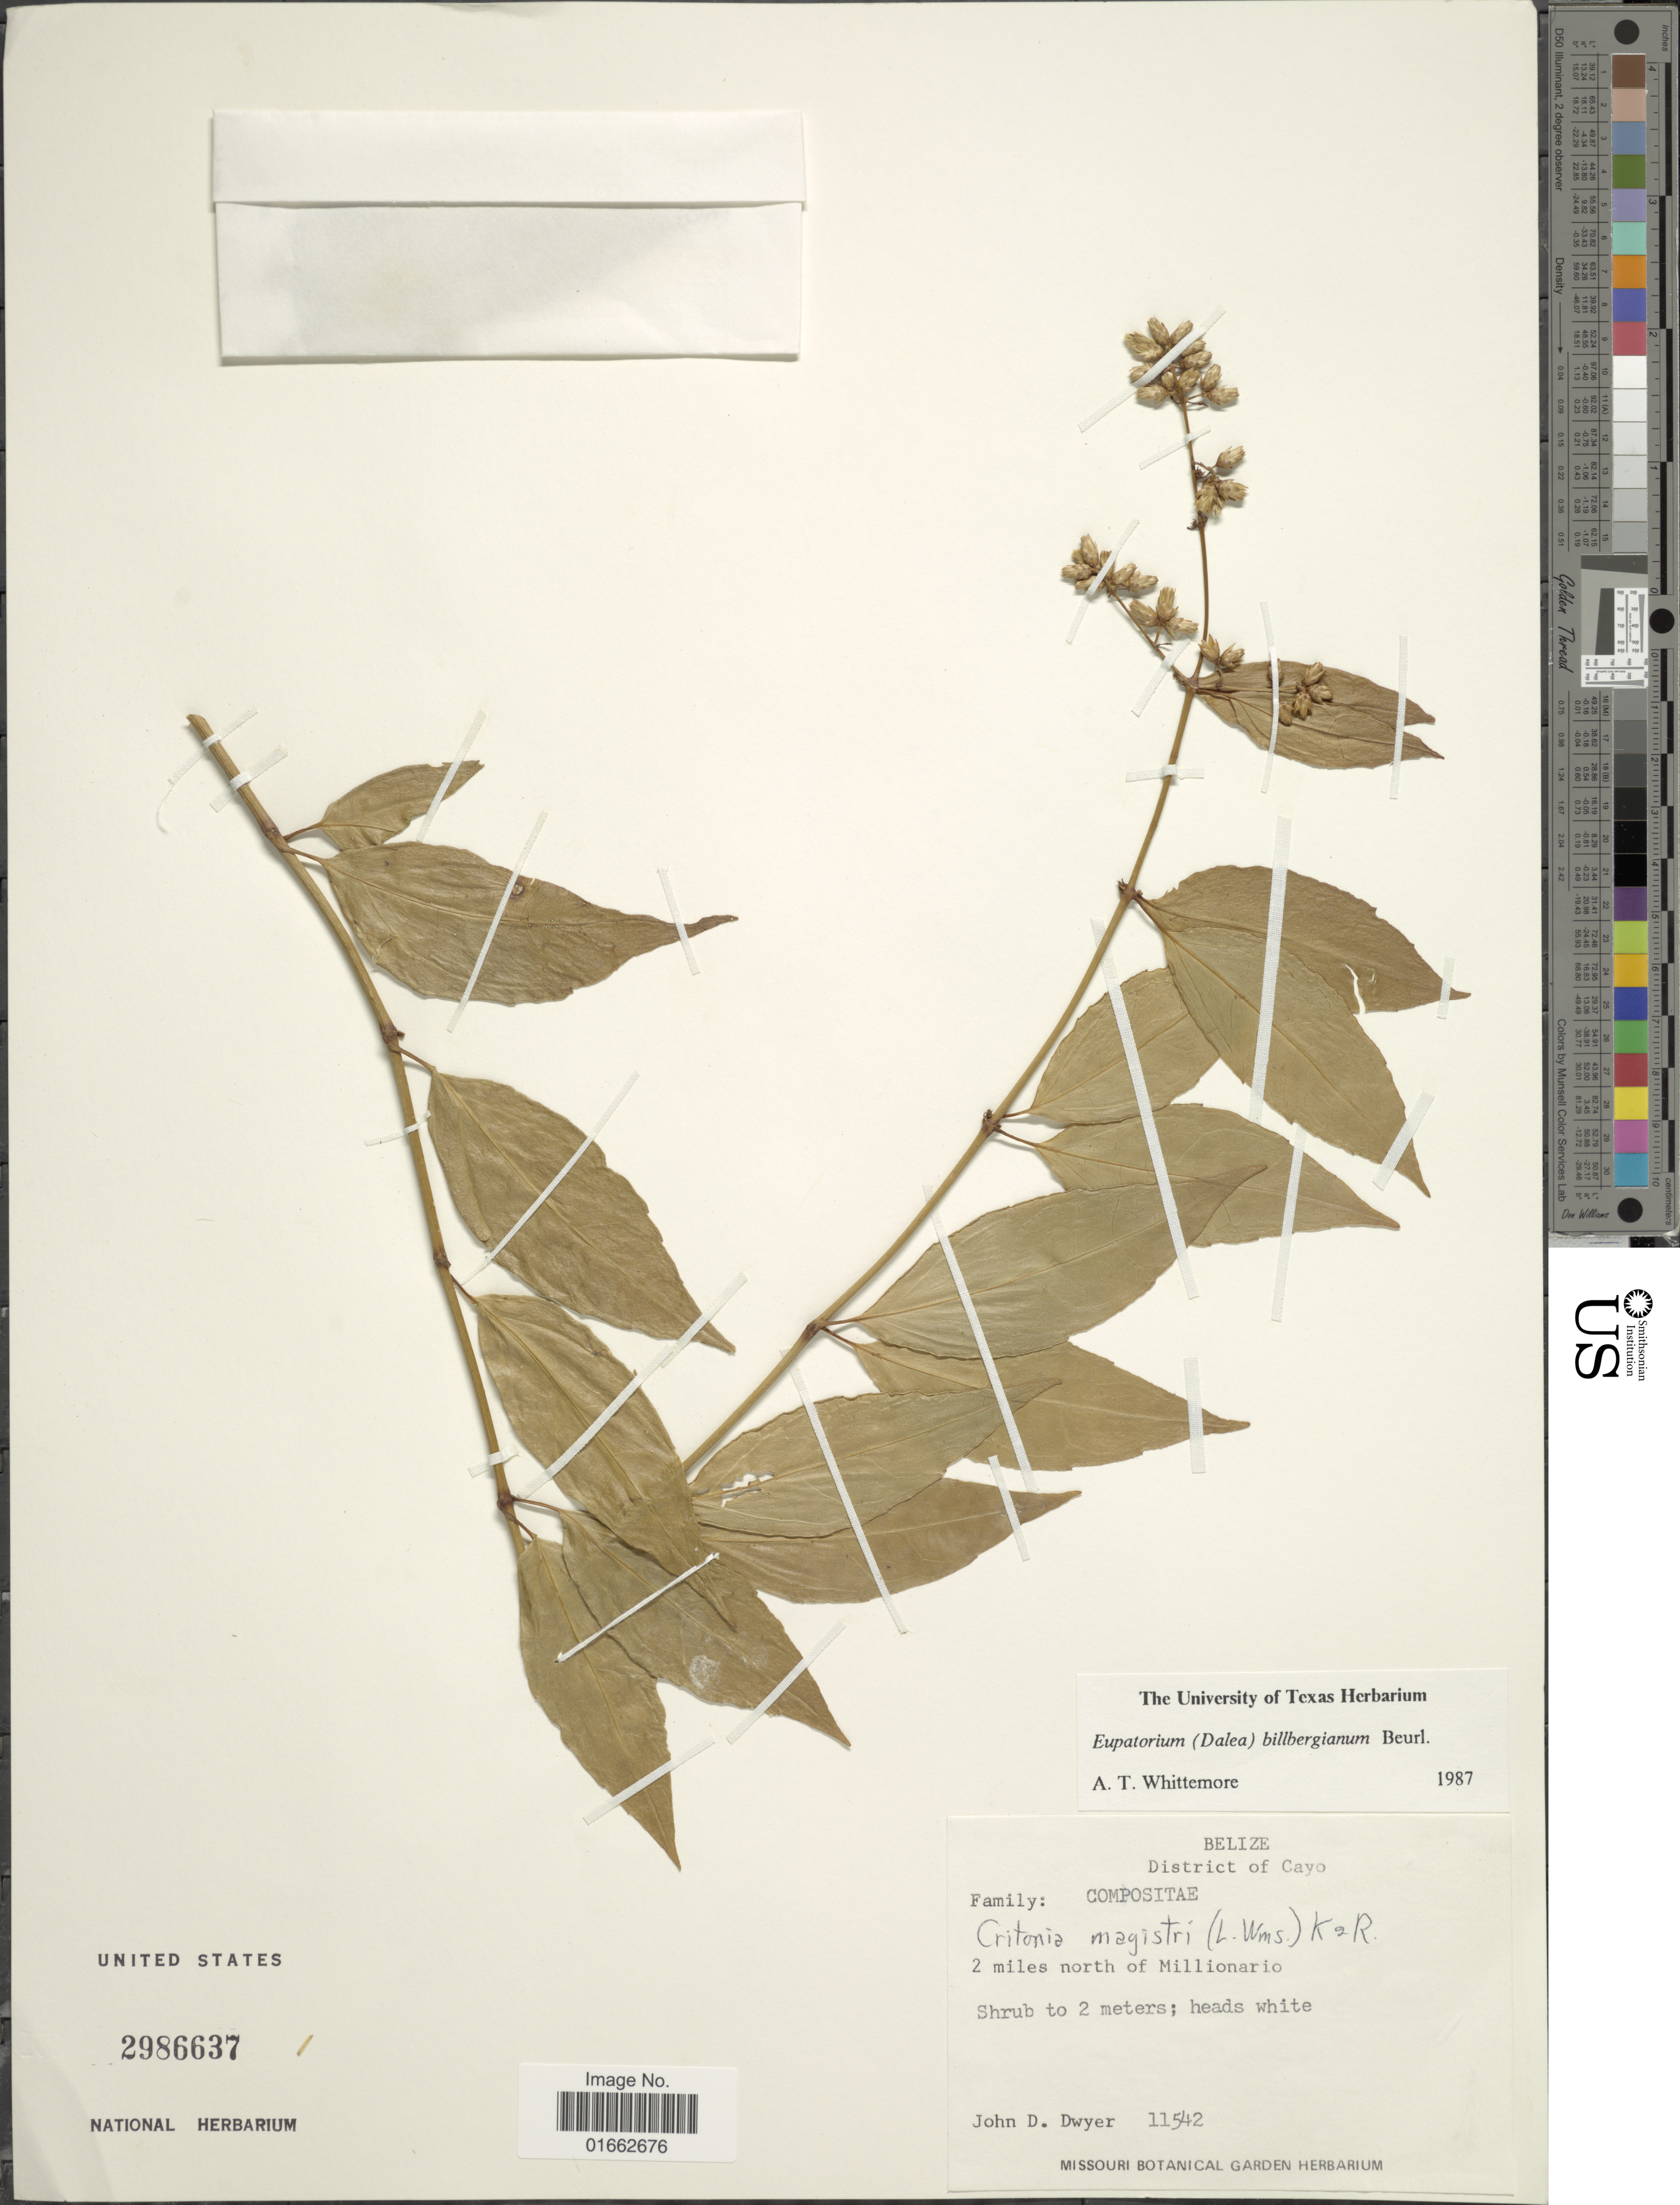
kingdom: Plantae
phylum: Tracheophyta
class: Magnoliopsida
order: Asterales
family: Asteraceae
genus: Critonia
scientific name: Critonia billbergiana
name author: (Beurl.) R.M. King & H. Rob.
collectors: J. D. Dwyer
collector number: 11542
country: Belize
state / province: Cayo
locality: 2 miles north of Millionairio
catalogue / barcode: US 2986637